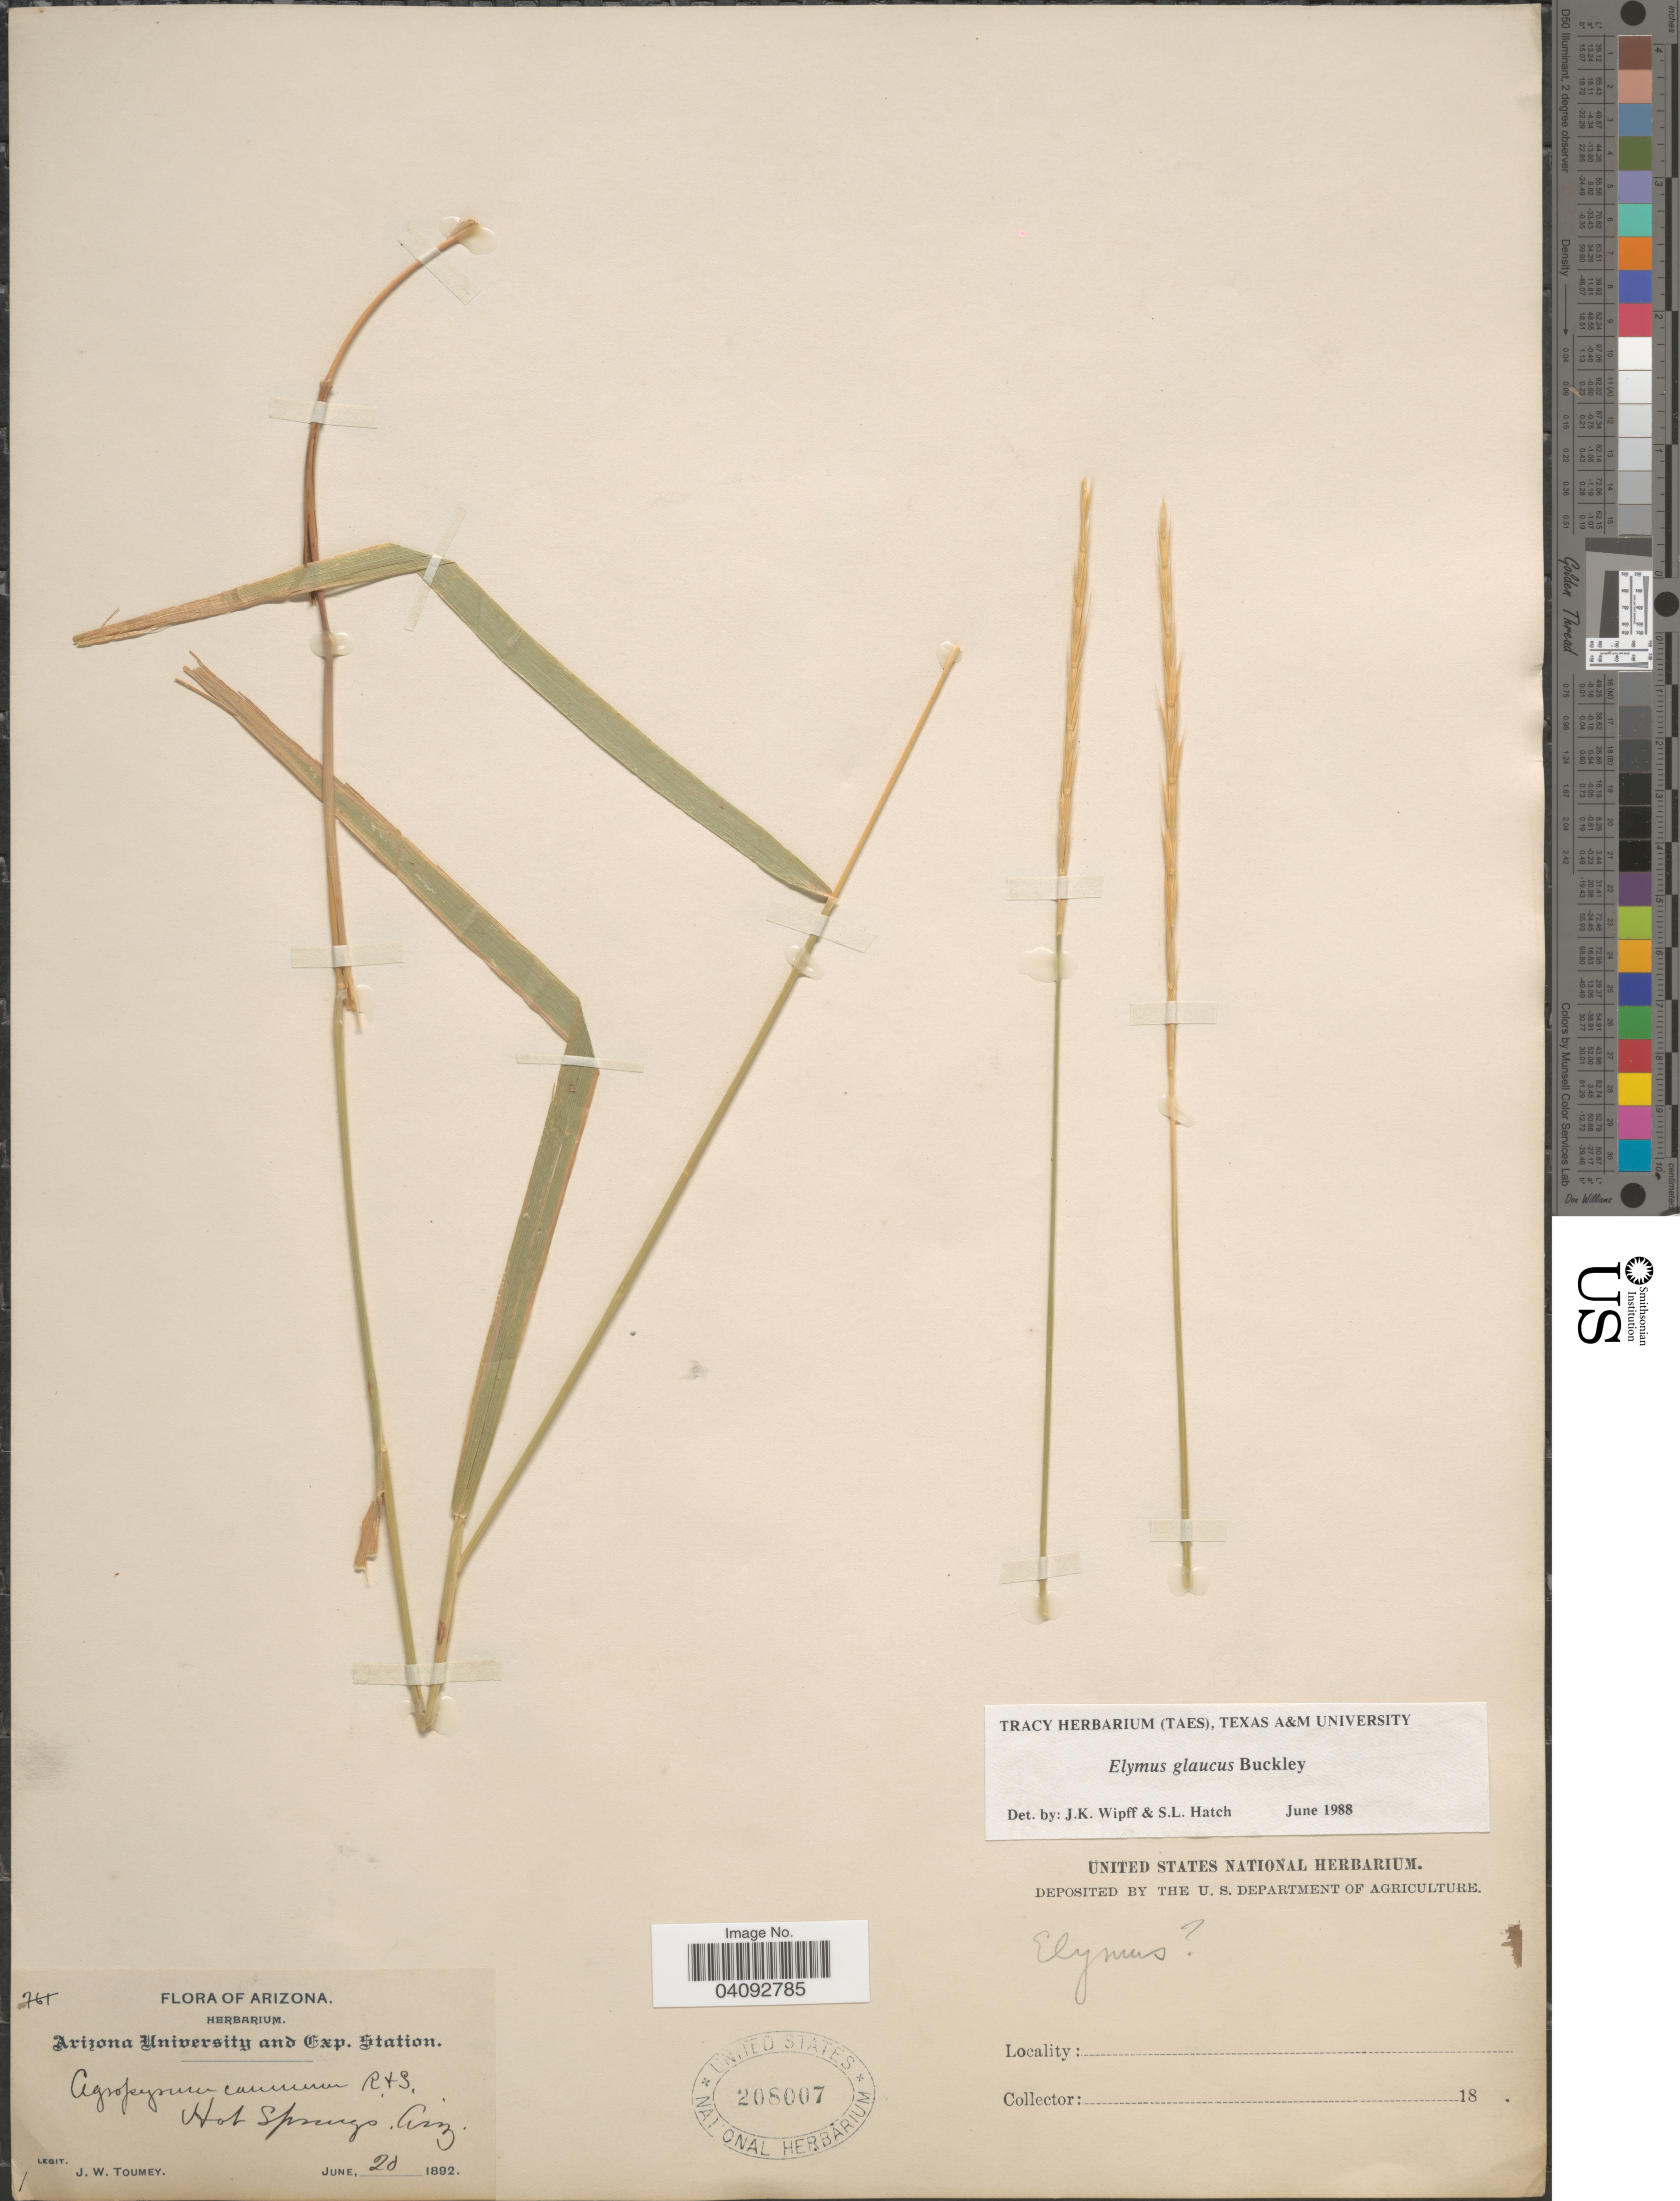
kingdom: Plantae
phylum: Tracheophyta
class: Liliopsida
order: Poales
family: Poaceae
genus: Elymus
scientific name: Elymus glaucus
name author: Buckley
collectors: J. W. Toumey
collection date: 1892-06-20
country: United States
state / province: Arizona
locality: Hot Springs.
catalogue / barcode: US 208007